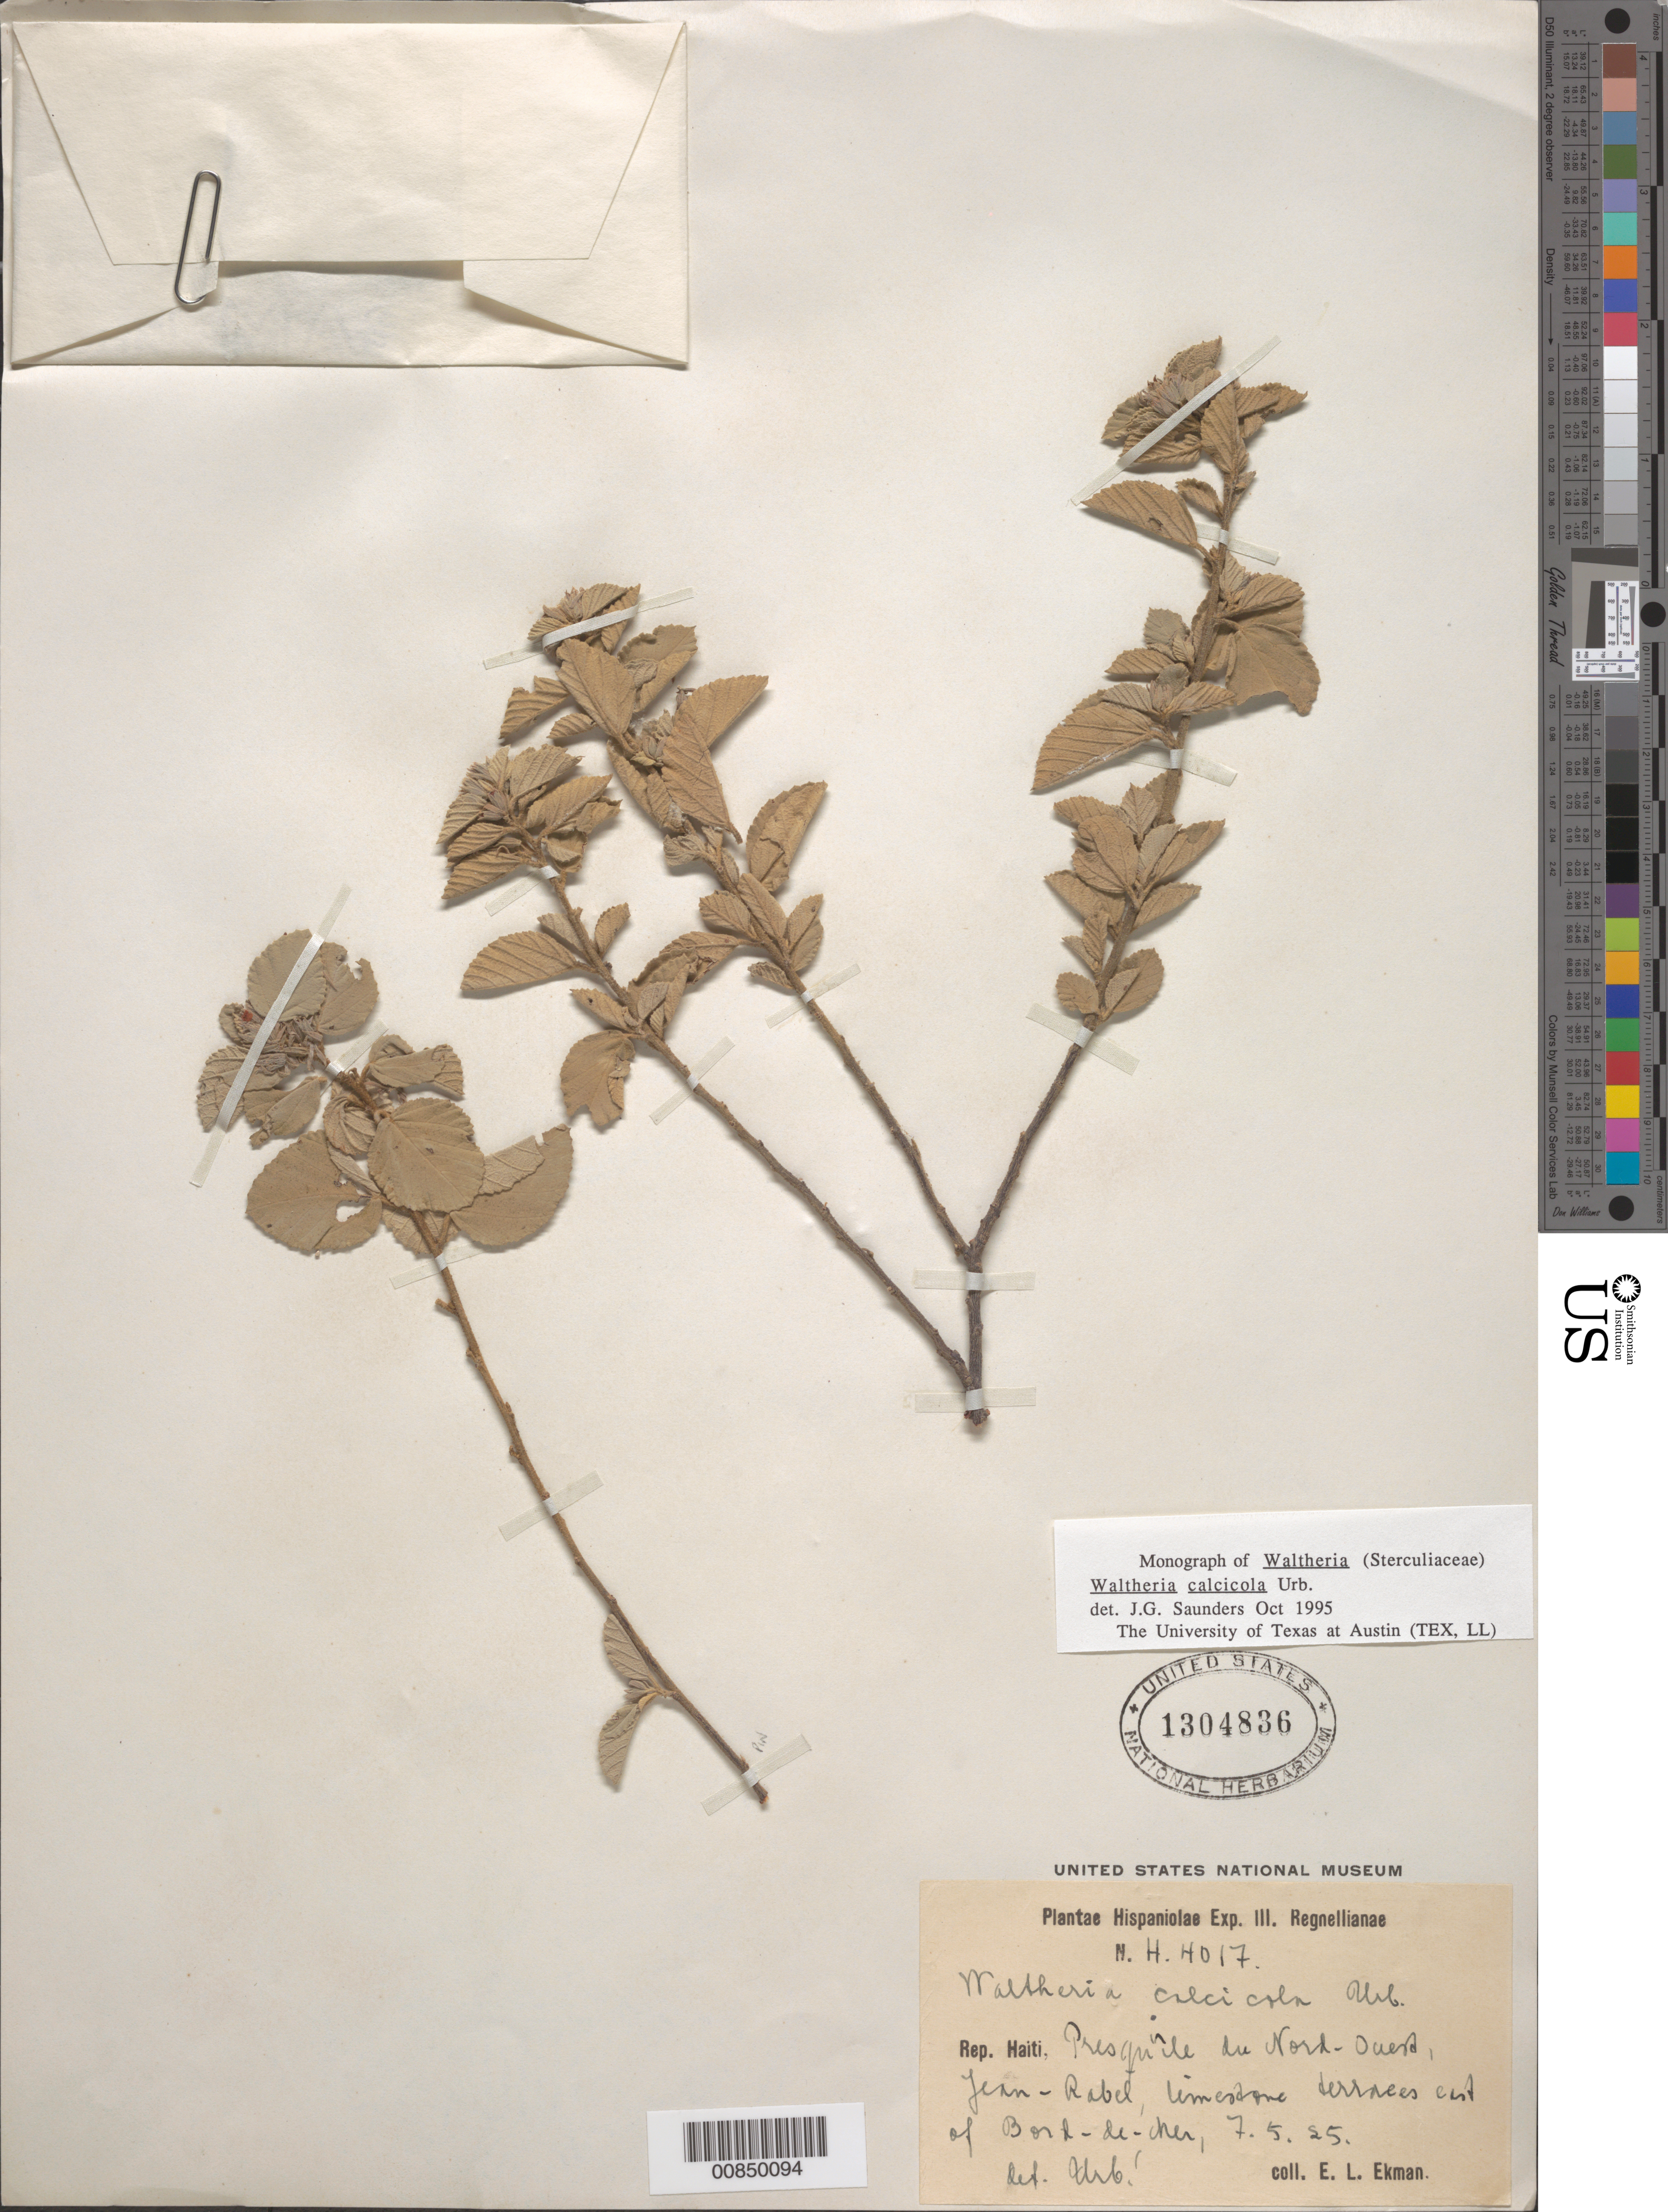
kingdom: Plantae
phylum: Tracheophyta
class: Magnoliopsida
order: Malvales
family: Malvaceae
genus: Waltheria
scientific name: Waltheria calcicola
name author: Urb.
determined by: Saunders, J. G.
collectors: E. L. Ekman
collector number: H 4017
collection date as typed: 07 May 1925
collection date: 1925-05-07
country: Haiti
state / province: Nord-Ouest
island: Hispaniola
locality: Jean-Rabel, E of Bord-de-Mer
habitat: Limestone terraces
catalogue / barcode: US 1304836